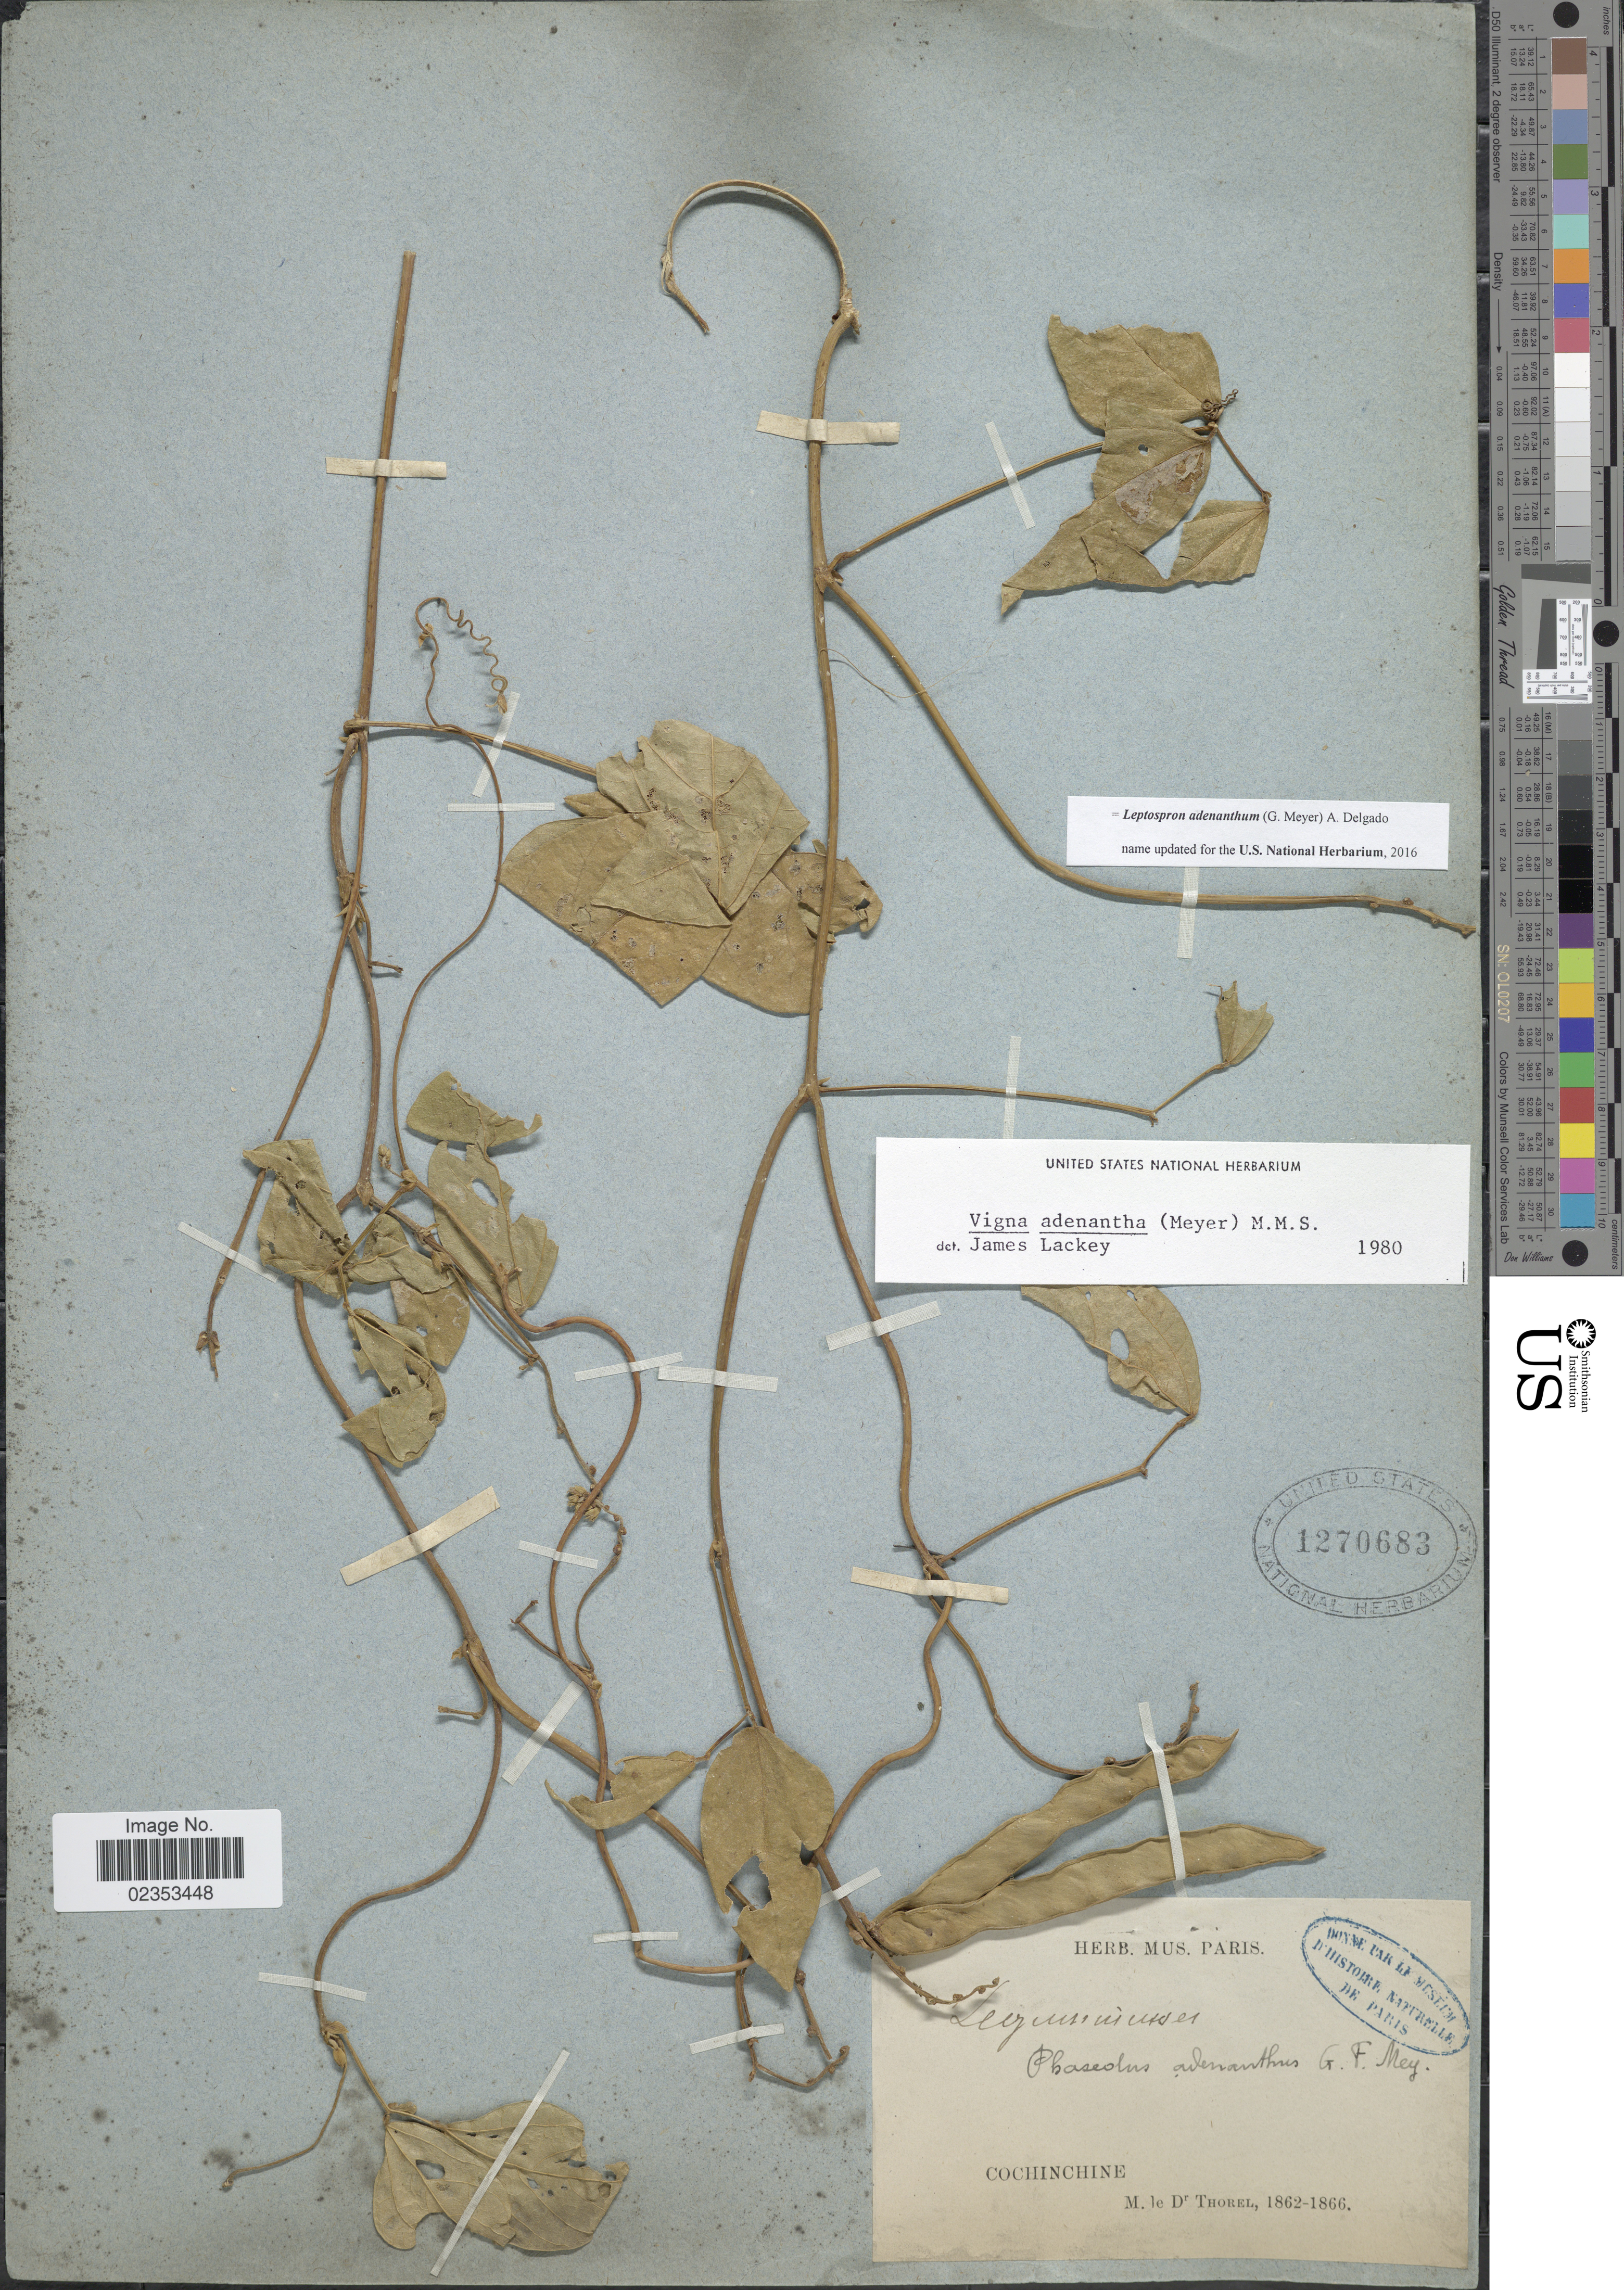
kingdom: Plantae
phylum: Tracheophyta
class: Magnoliopsida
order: Fabales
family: Fabaceae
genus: Leptospron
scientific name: Leptospron adenanthum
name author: (G. Mey.) A. Delgado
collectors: C. Thorel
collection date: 1862/1866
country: Vietnam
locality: Cochinchine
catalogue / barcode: US 1270683